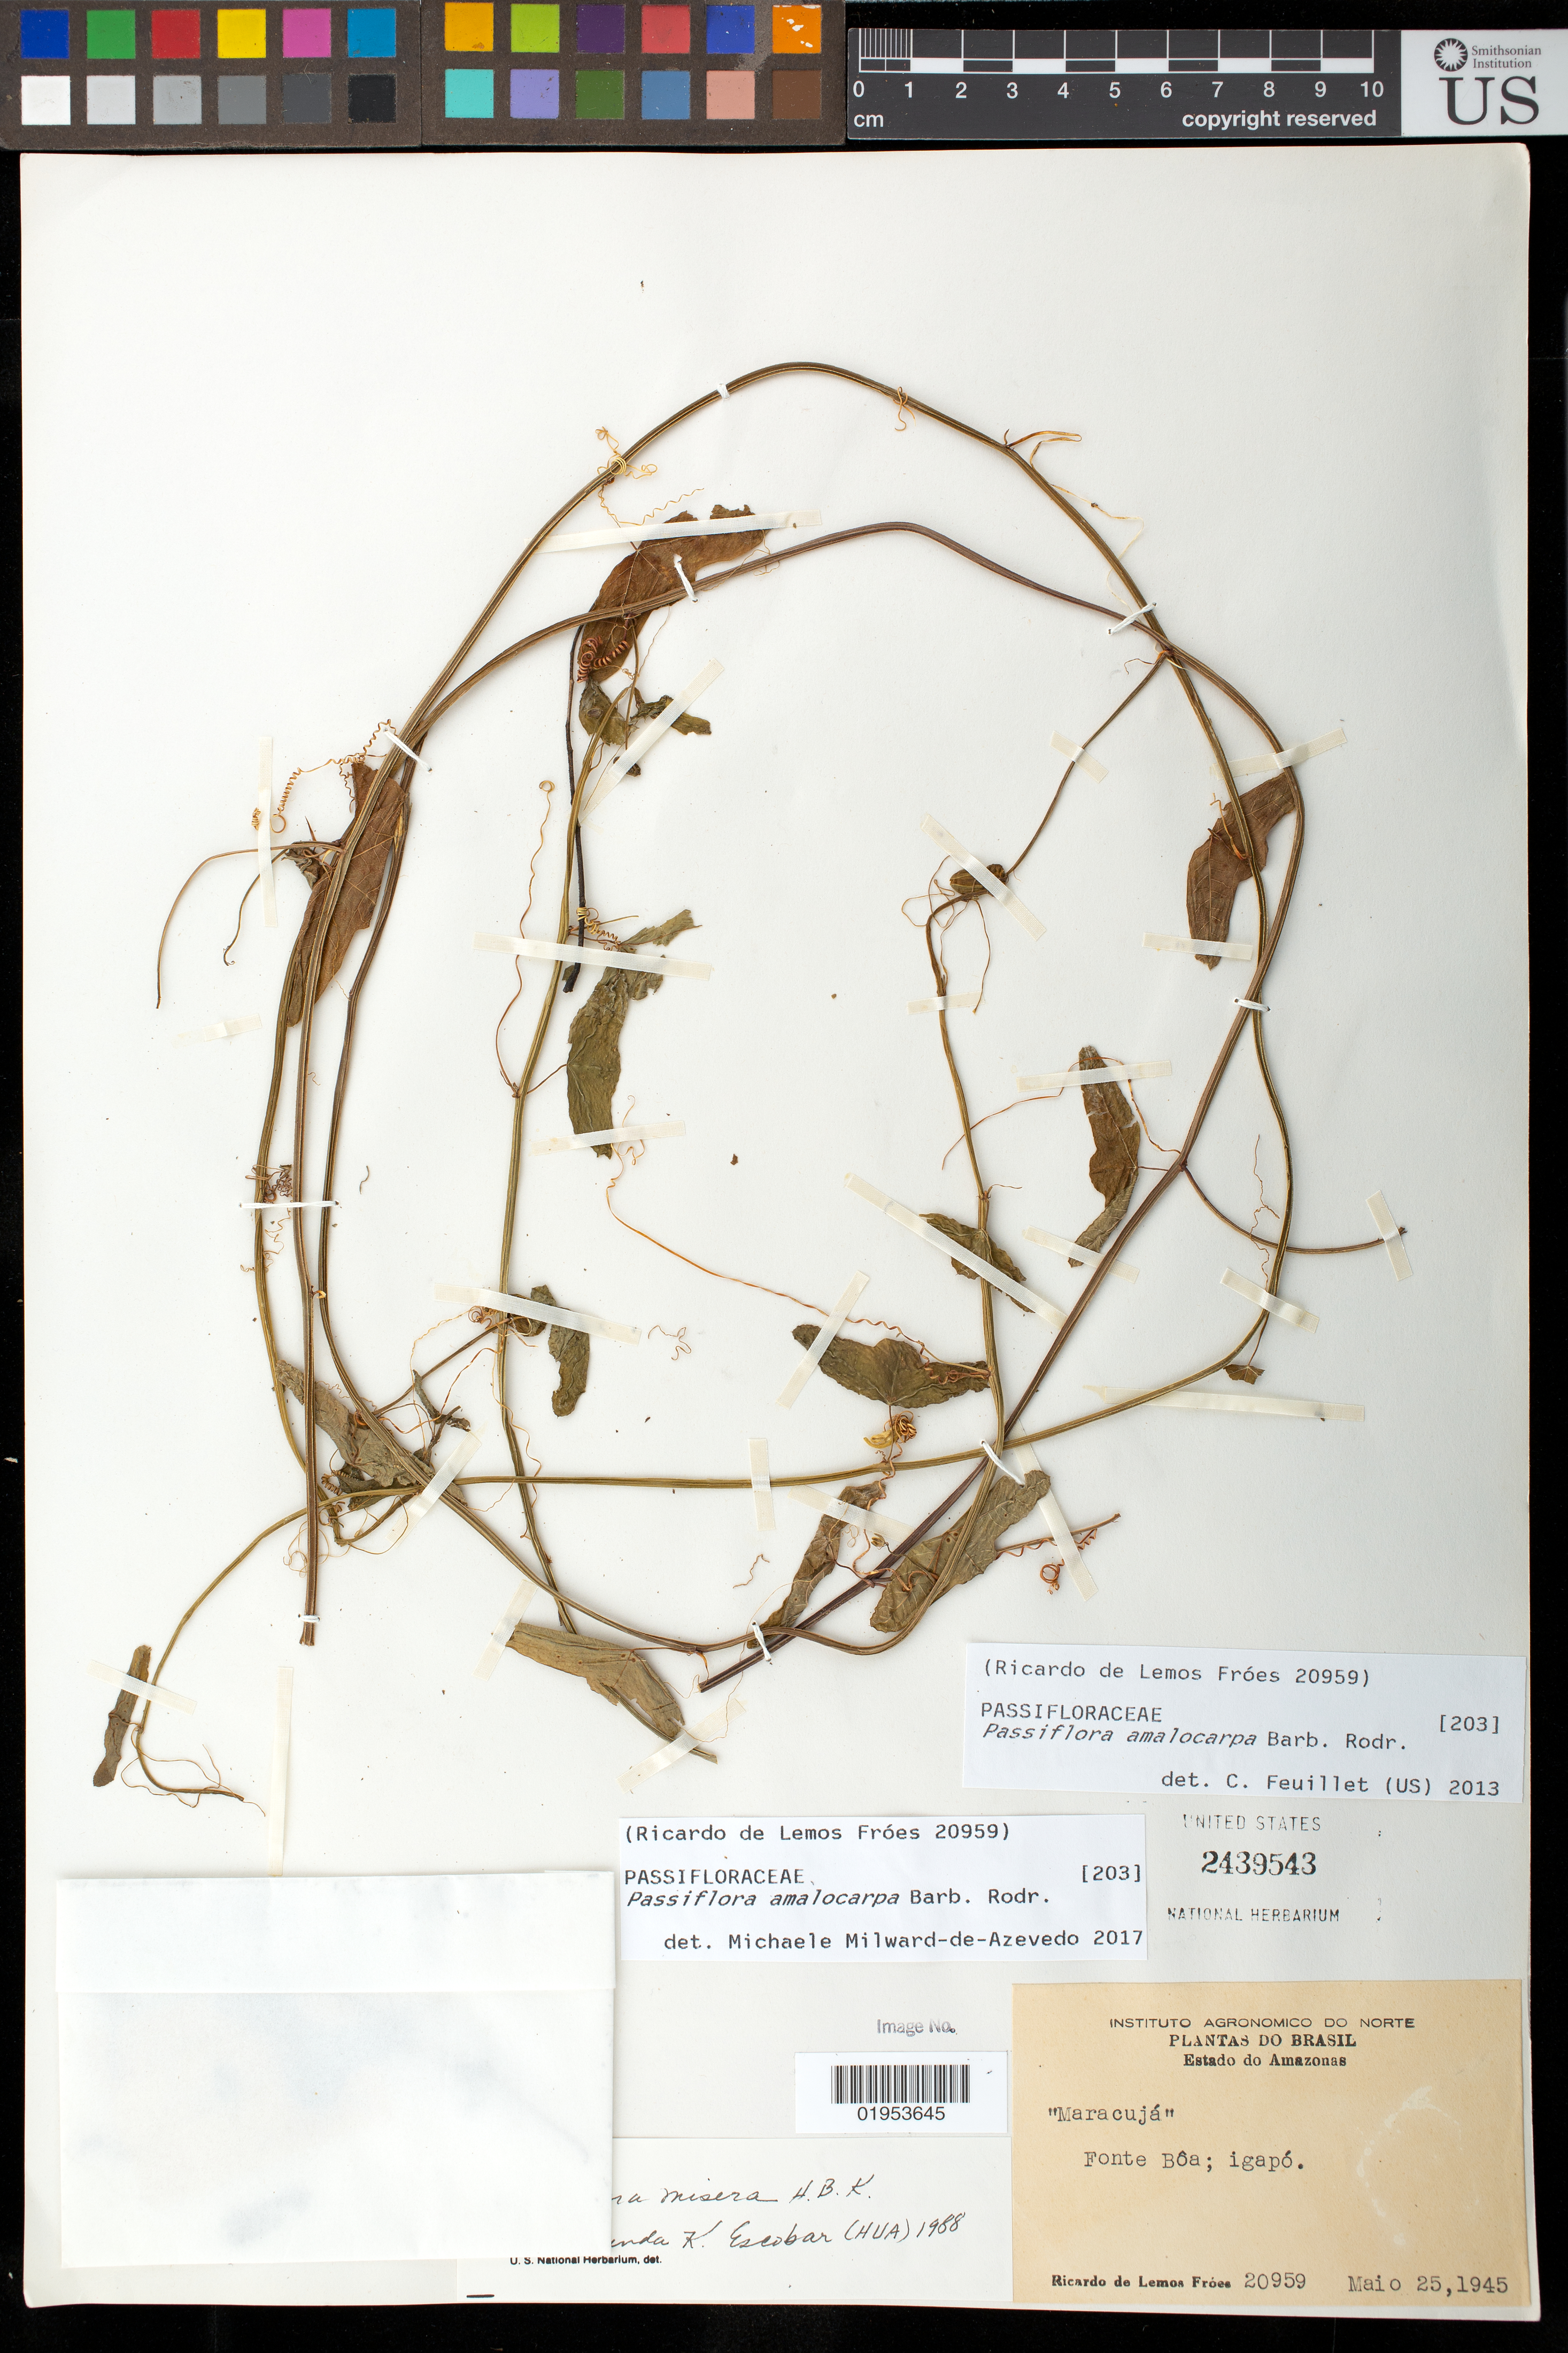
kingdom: Plantae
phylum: Tracheophyta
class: Magnoliopsida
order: Malpighiales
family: Passifloraceae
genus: Passiflora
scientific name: Passiflora amalocarpa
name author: Barb. Rodr.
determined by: Feuillet, C.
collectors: R. L. Fróes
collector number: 20959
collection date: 1945-05-25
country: Brazil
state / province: Amazonas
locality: Fonte Bôa; Igapó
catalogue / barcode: US 2439543